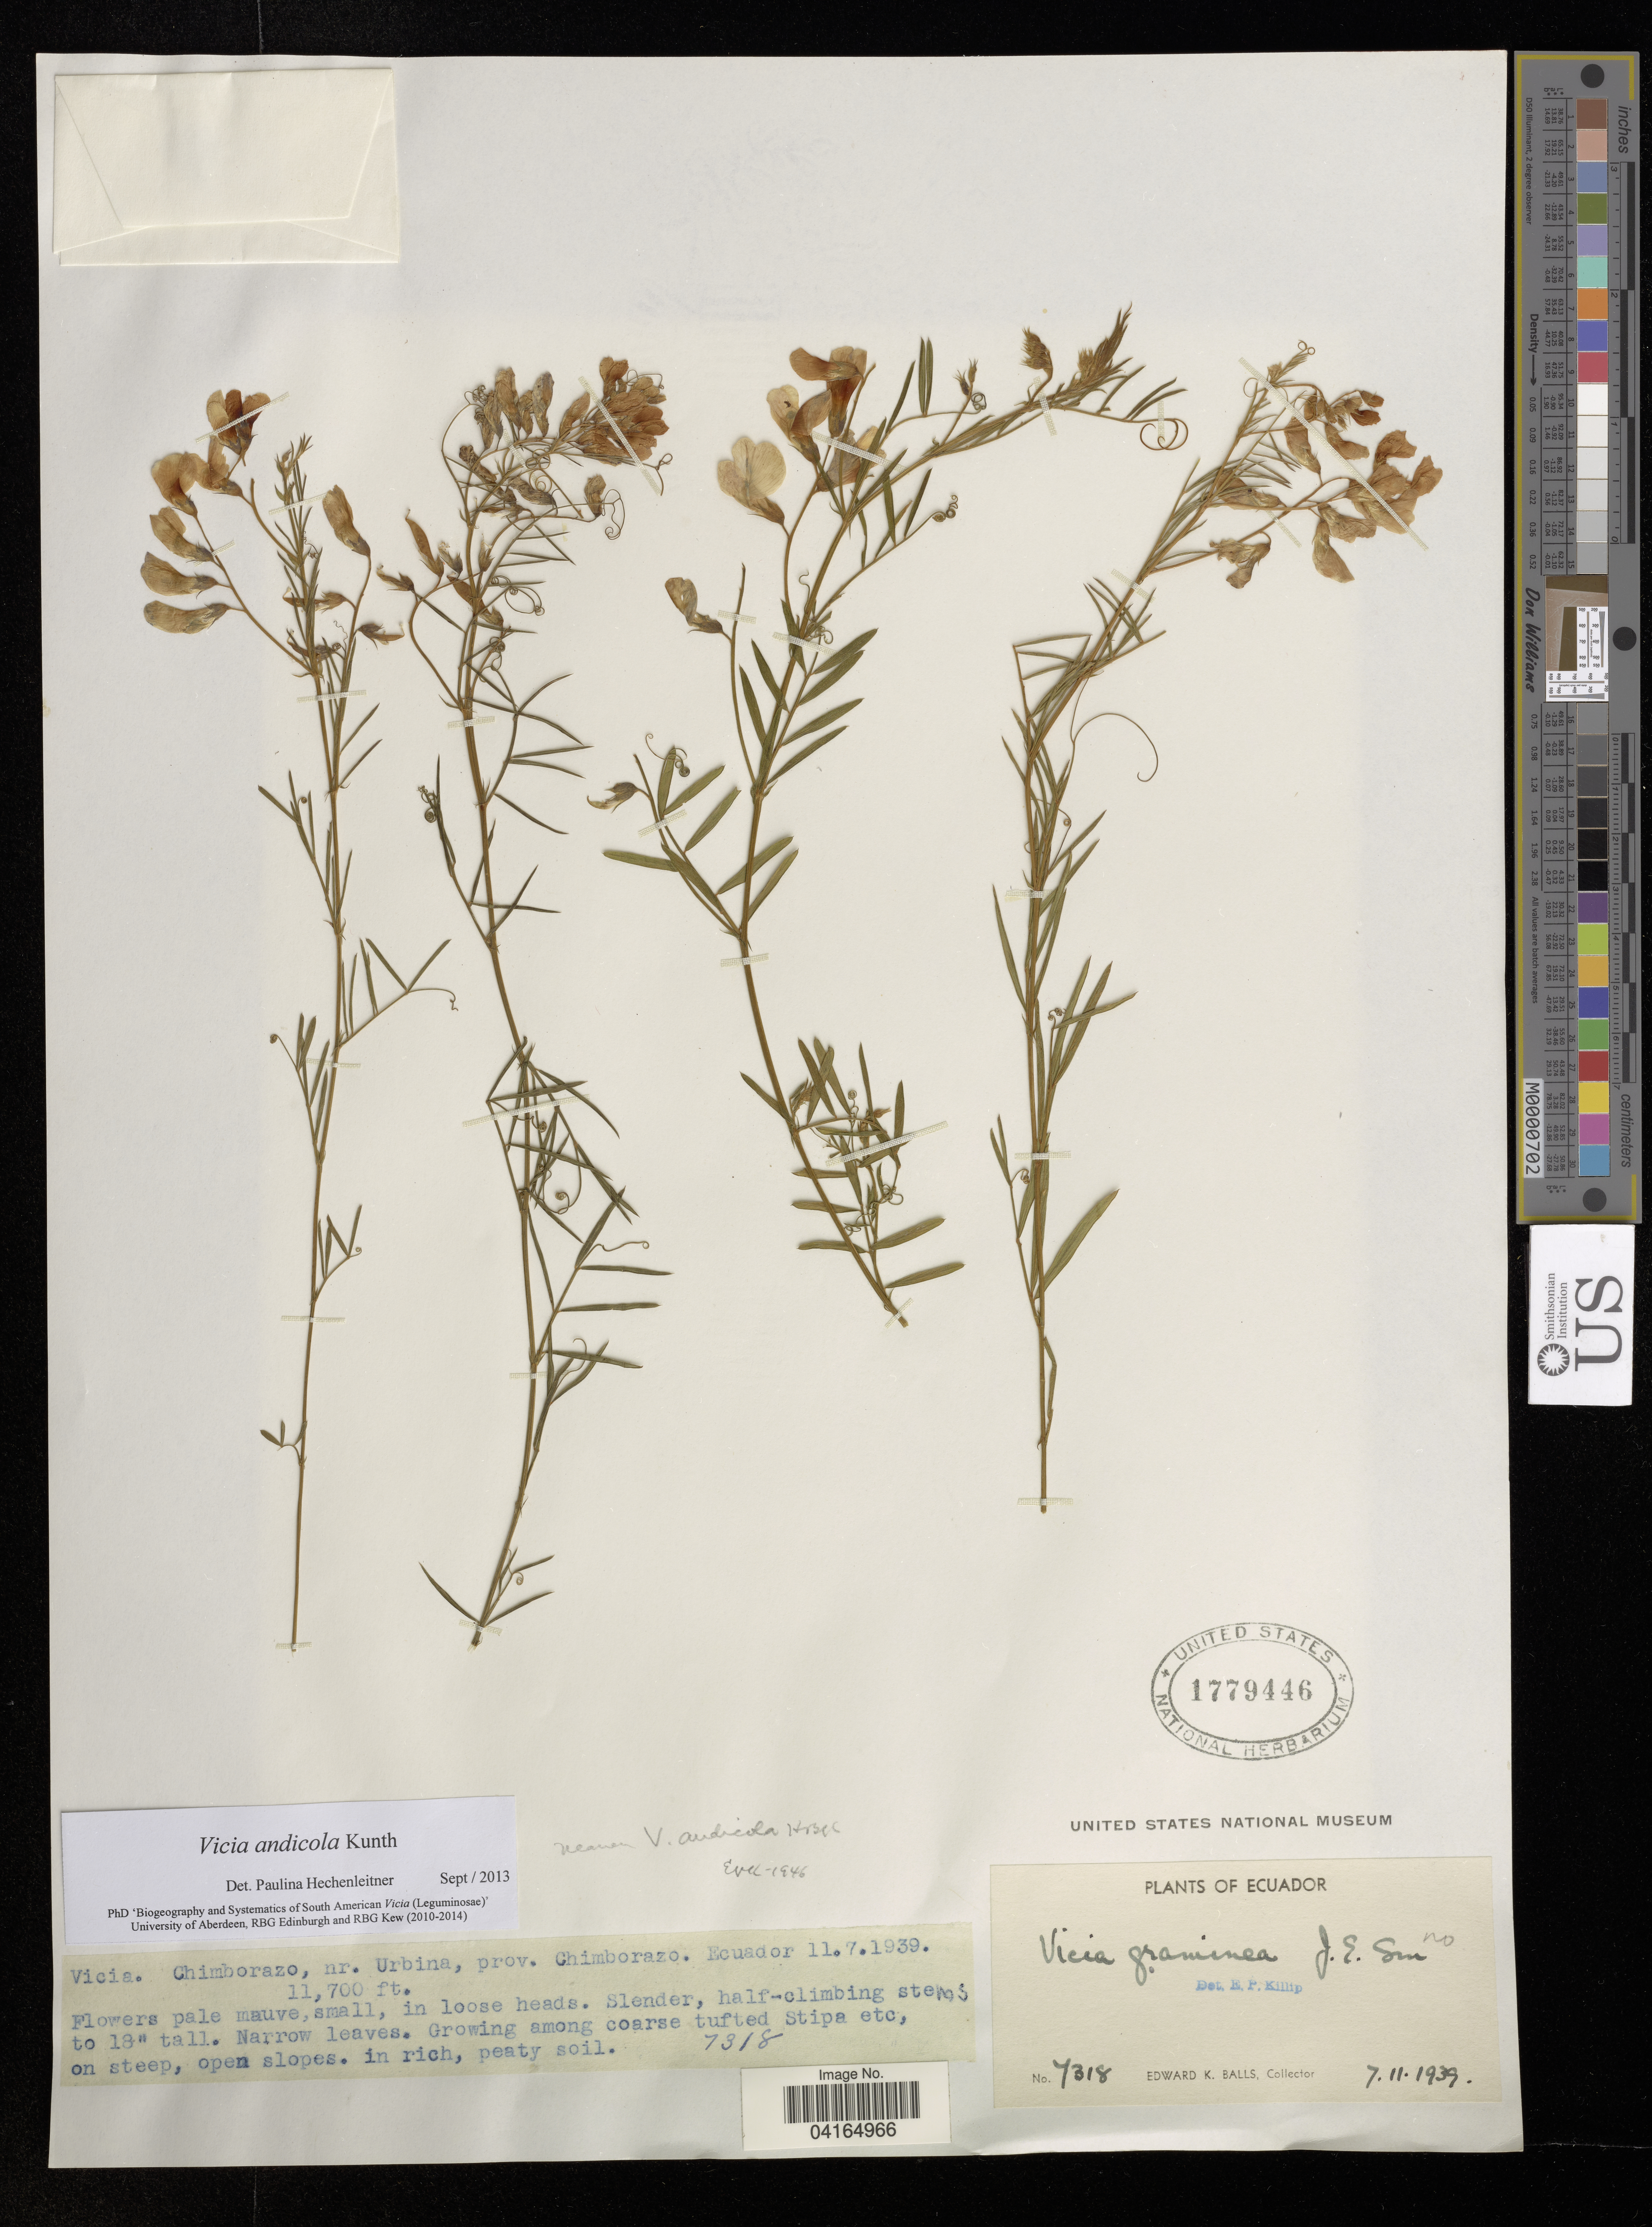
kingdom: Plantae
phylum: Tracheophyta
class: Magnoliopsida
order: Fabales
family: Fabaceae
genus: Vicia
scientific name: Vicia andicola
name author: Kunth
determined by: Hechenleitner, Paulina, RBG Edinburgh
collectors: E. K. Balls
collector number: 7318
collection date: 1939-11-07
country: Ecuador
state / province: Chimborazo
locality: Nr. Urbina, prov. Chimborazo.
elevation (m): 3566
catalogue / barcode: US 1779446